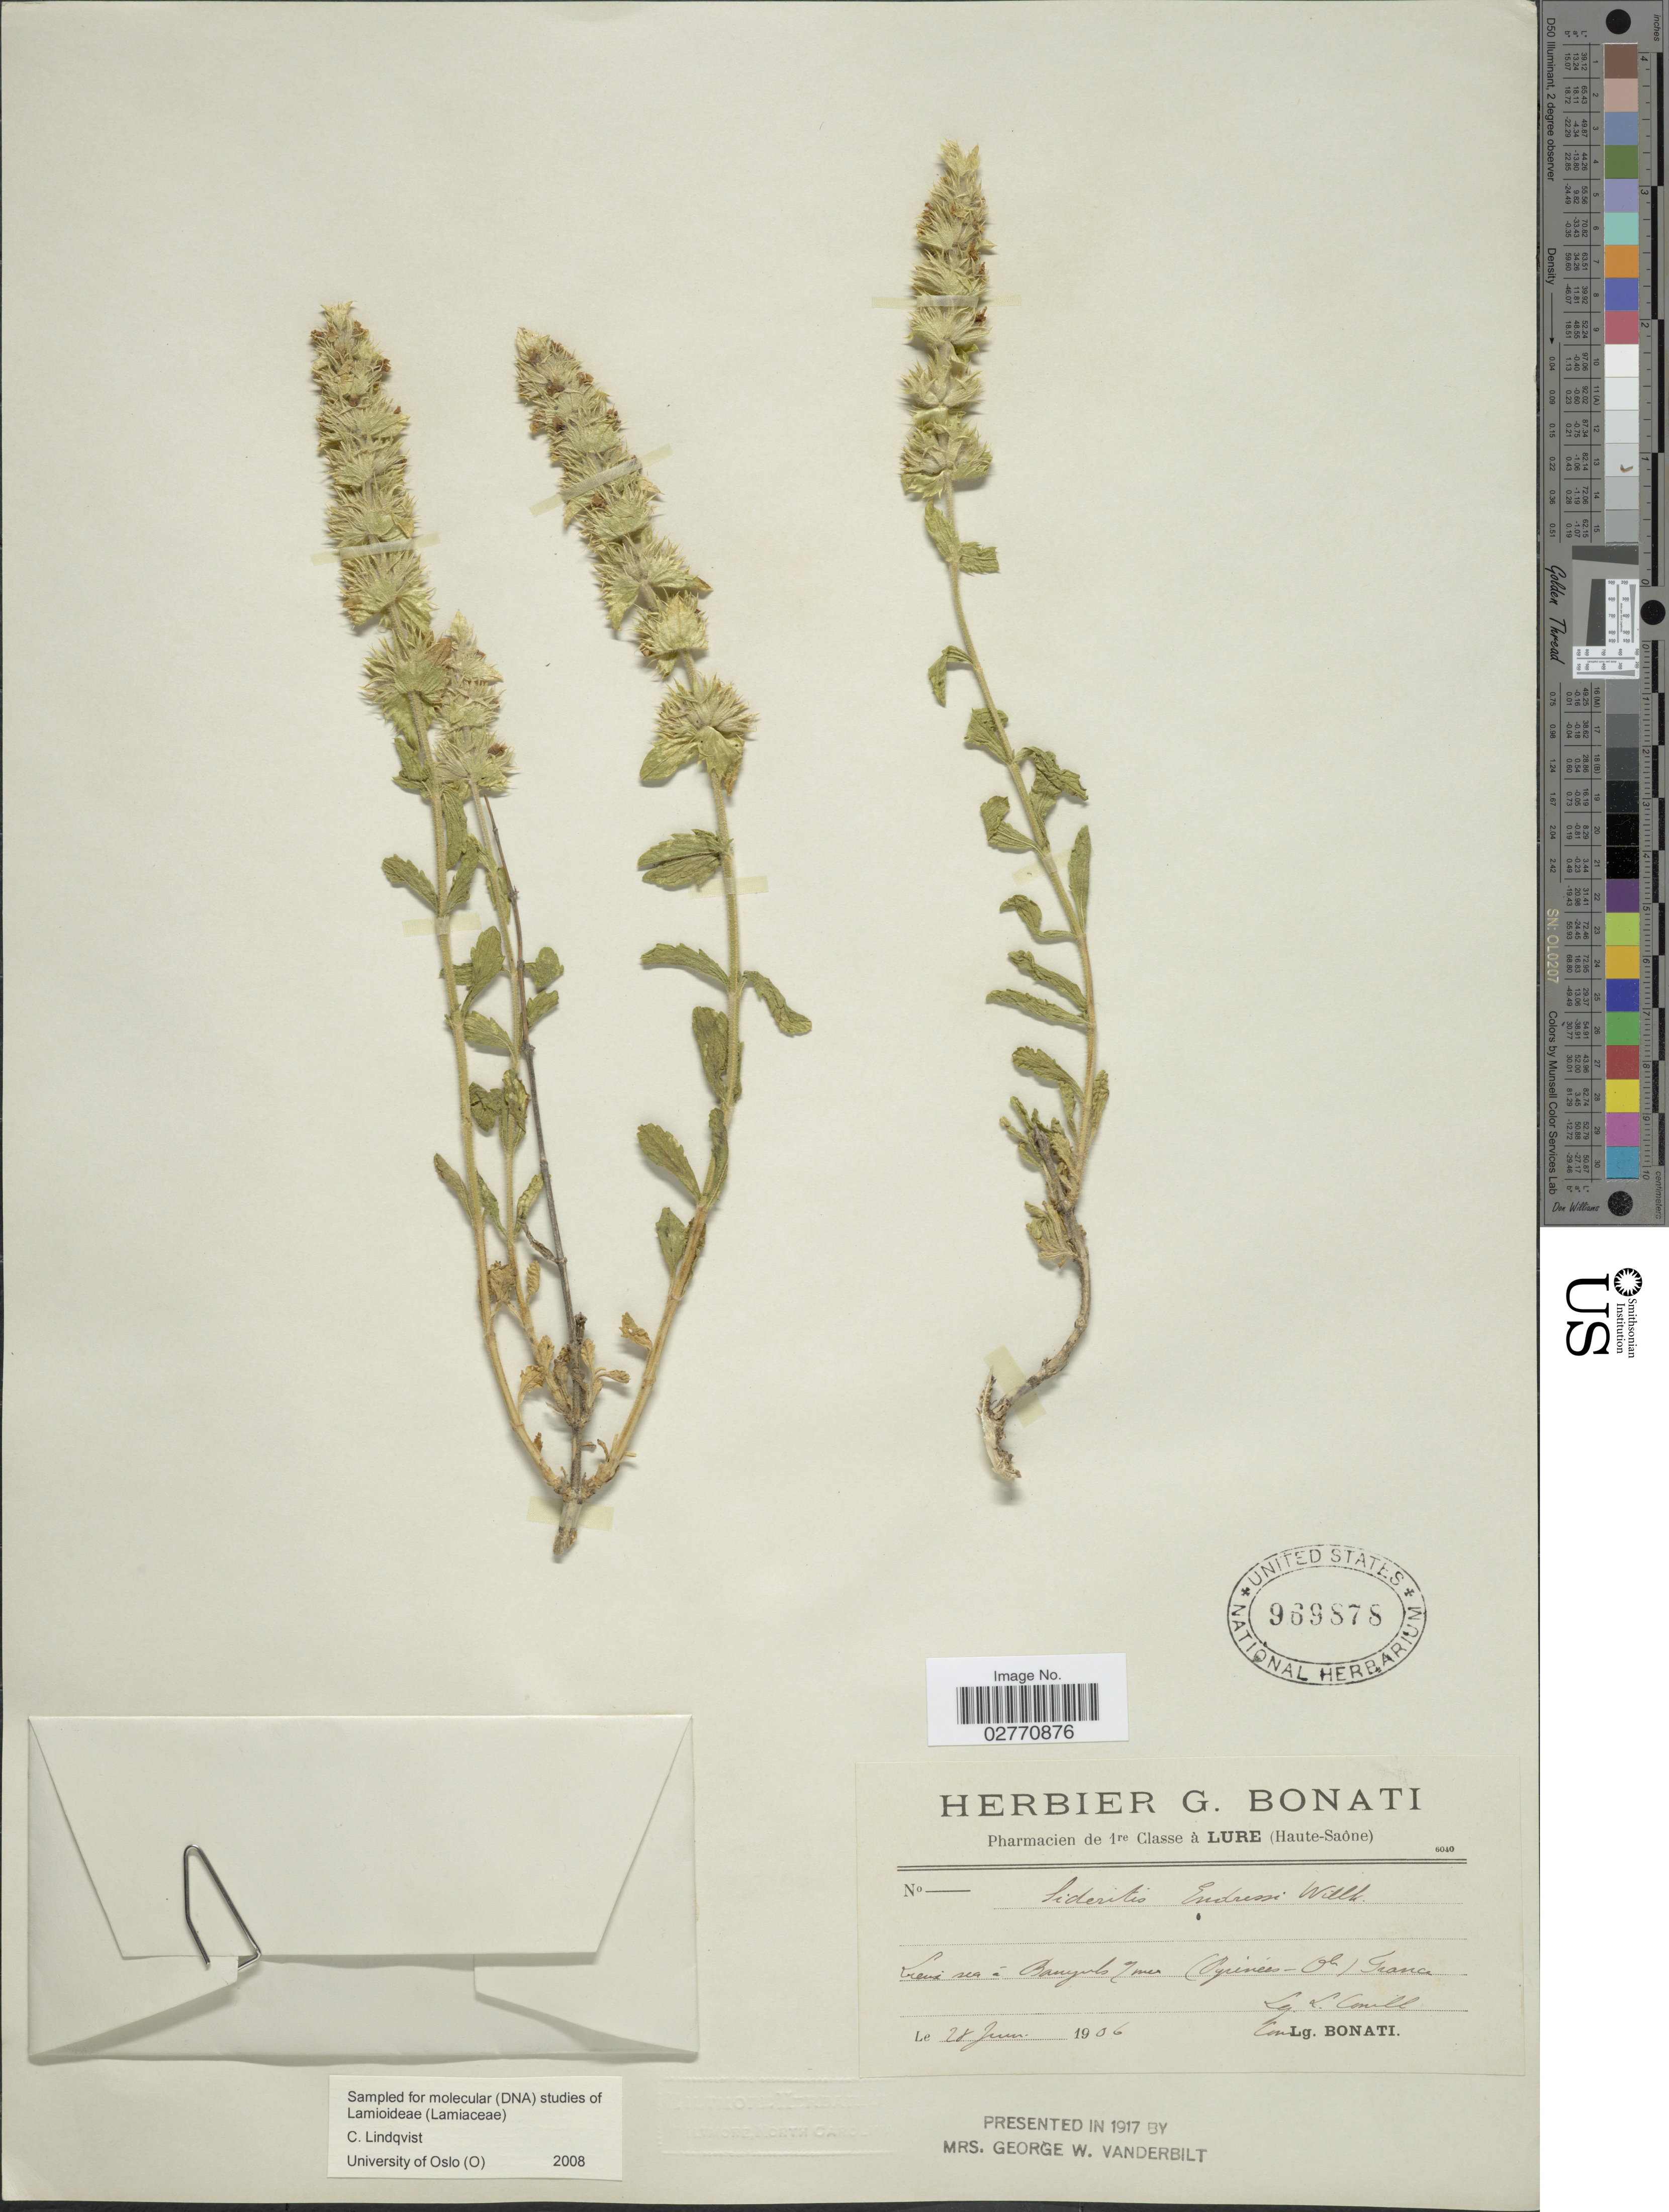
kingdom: Plantae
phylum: Tracheophyta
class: Magnoliopsida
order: Lamiales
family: Lamiaceae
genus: Sideritis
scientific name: Sideritis endressii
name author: Willk.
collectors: Conill, L.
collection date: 1906-06-28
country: France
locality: Leusi sea á Banguls / mer. [interpreted] (Pyrénées - Oh).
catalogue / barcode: US 969878